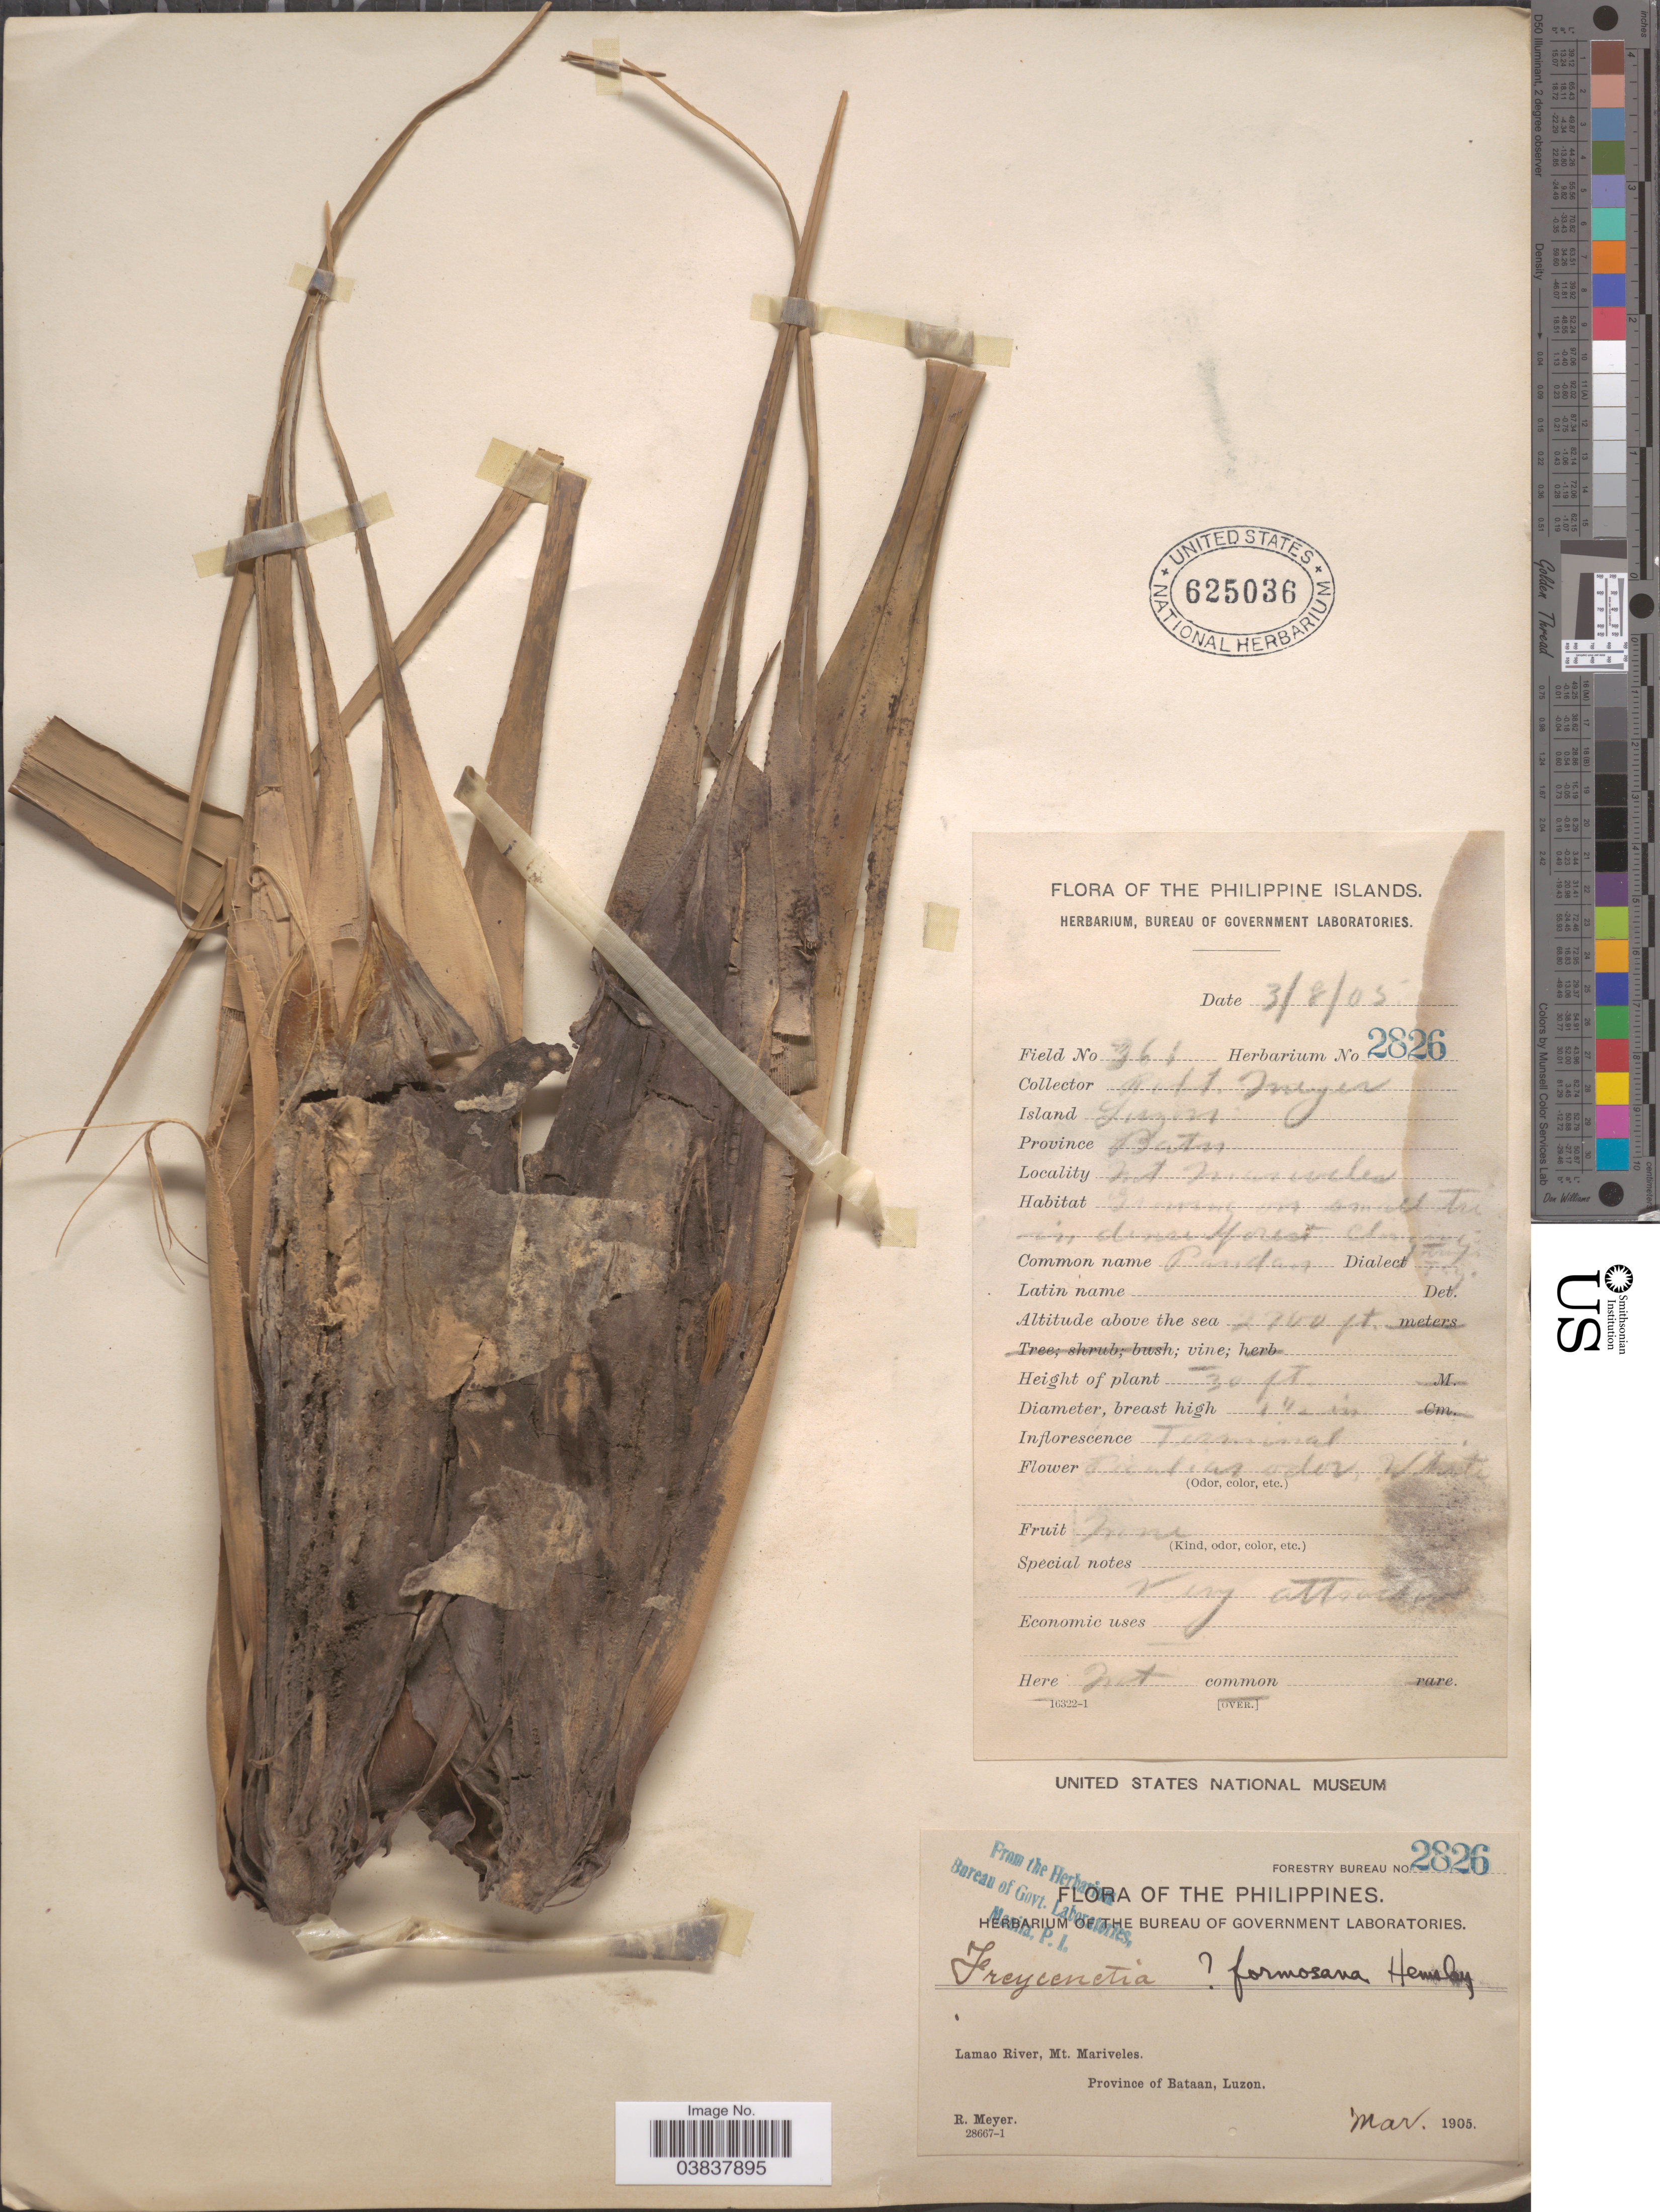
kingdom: Plantae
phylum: Tracheophyta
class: Liliopsida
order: Pandanales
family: Pandanaceae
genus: Freycinetia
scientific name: Freycinetia formosana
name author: Hemsl.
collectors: R. Meyer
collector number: Forestry Bureau 2826/361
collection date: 1905-03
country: Philippines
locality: Lamao River, Mt. Mariveles, Province of Bataan, Luzon.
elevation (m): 823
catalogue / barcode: US 625036